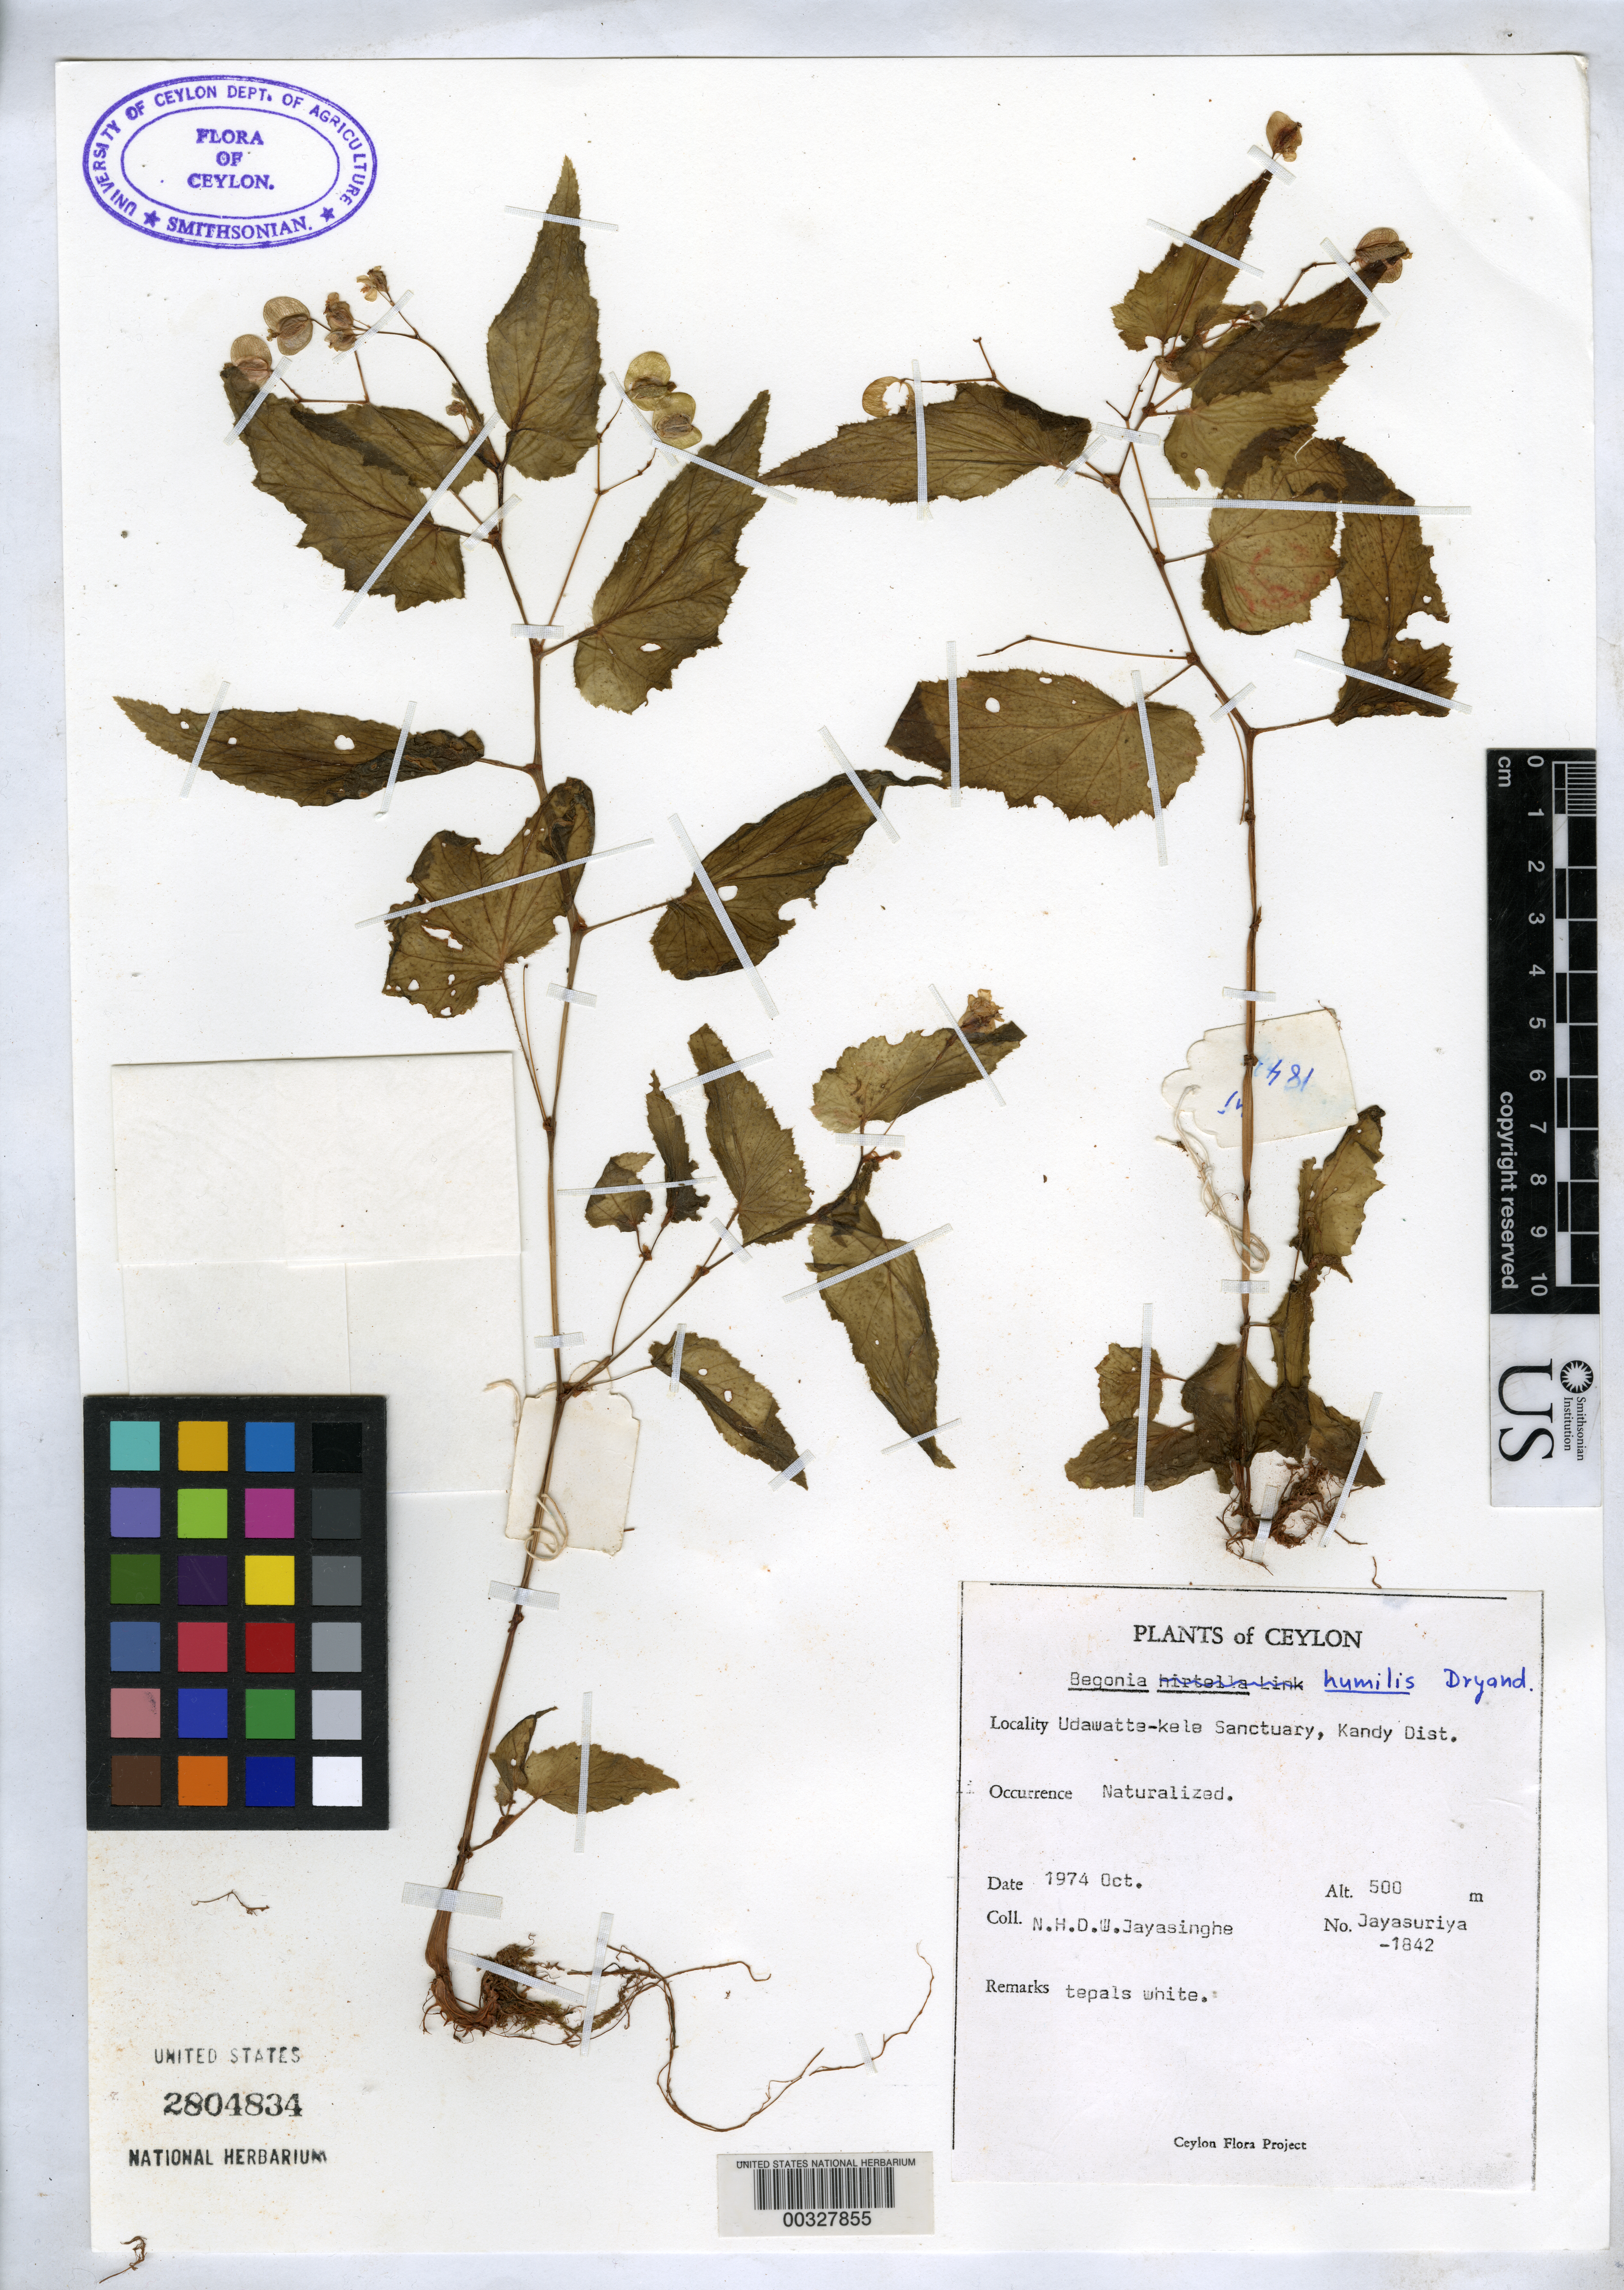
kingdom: Plantae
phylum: Tracheophyta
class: Magnoliopsida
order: Cucurbitales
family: Begoniaceae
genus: Begonia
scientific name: Begonia humilis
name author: Aiton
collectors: A. H. Jayasuriya & N. Jayasinghe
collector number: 1842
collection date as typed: Oct 1974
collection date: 1974-10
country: Sri Lanka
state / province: Central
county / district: Kandy Dist.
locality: Udawatta-kele sanctuary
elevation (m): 500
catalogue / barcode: US 2804834